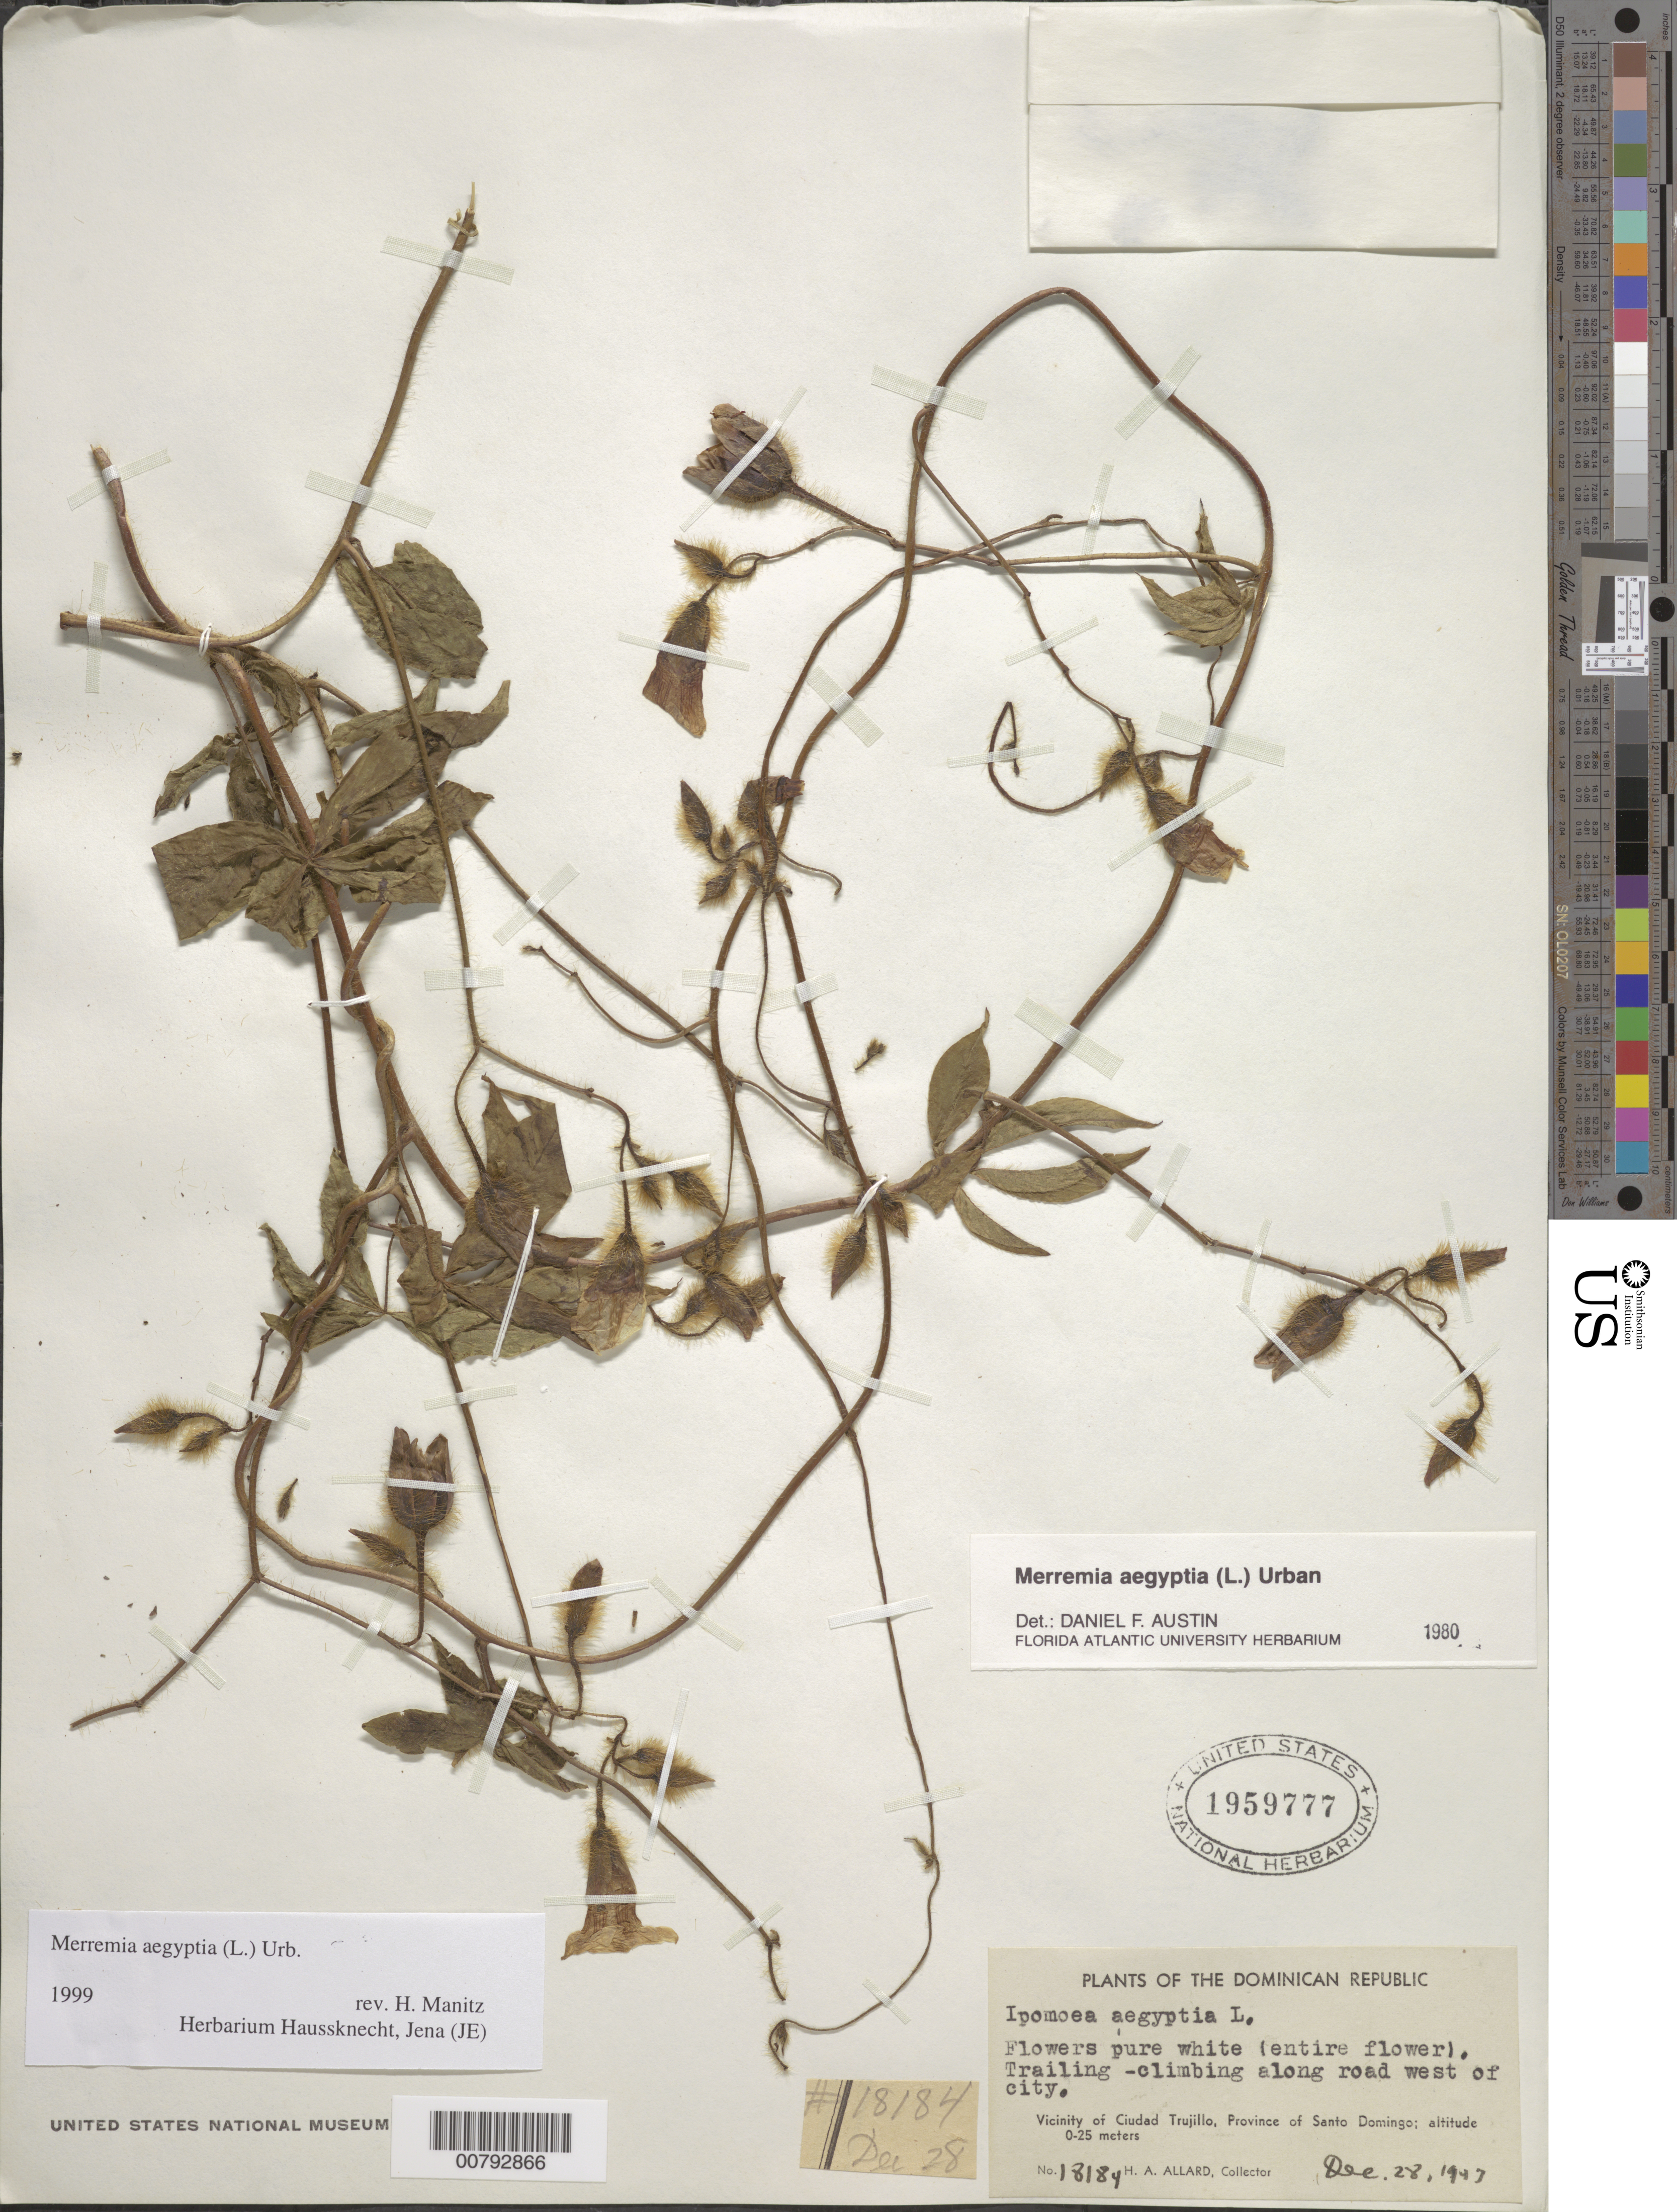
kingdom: Plantae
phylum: Tracheophyta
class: Magnoliopsida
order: Solanales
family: Convolvulaceae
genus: Distimake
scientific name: Distimake aegyptius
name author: (L.) A. R. Simões & Staples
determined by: Strong, Mark T., (BOT), Smithsonian Institution - National Museum of Natural History (UNITED STATES)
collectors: H. A. Allard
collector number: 18184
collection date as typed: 28 Dec 1947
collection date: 1947-12-28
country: Dominican Republic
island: Hispaniola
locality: Province of Santo Domingo, vicinity of Ciudad Trujillo, along road west of city.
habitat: Along road.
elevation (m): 0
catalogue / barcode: US 1959777